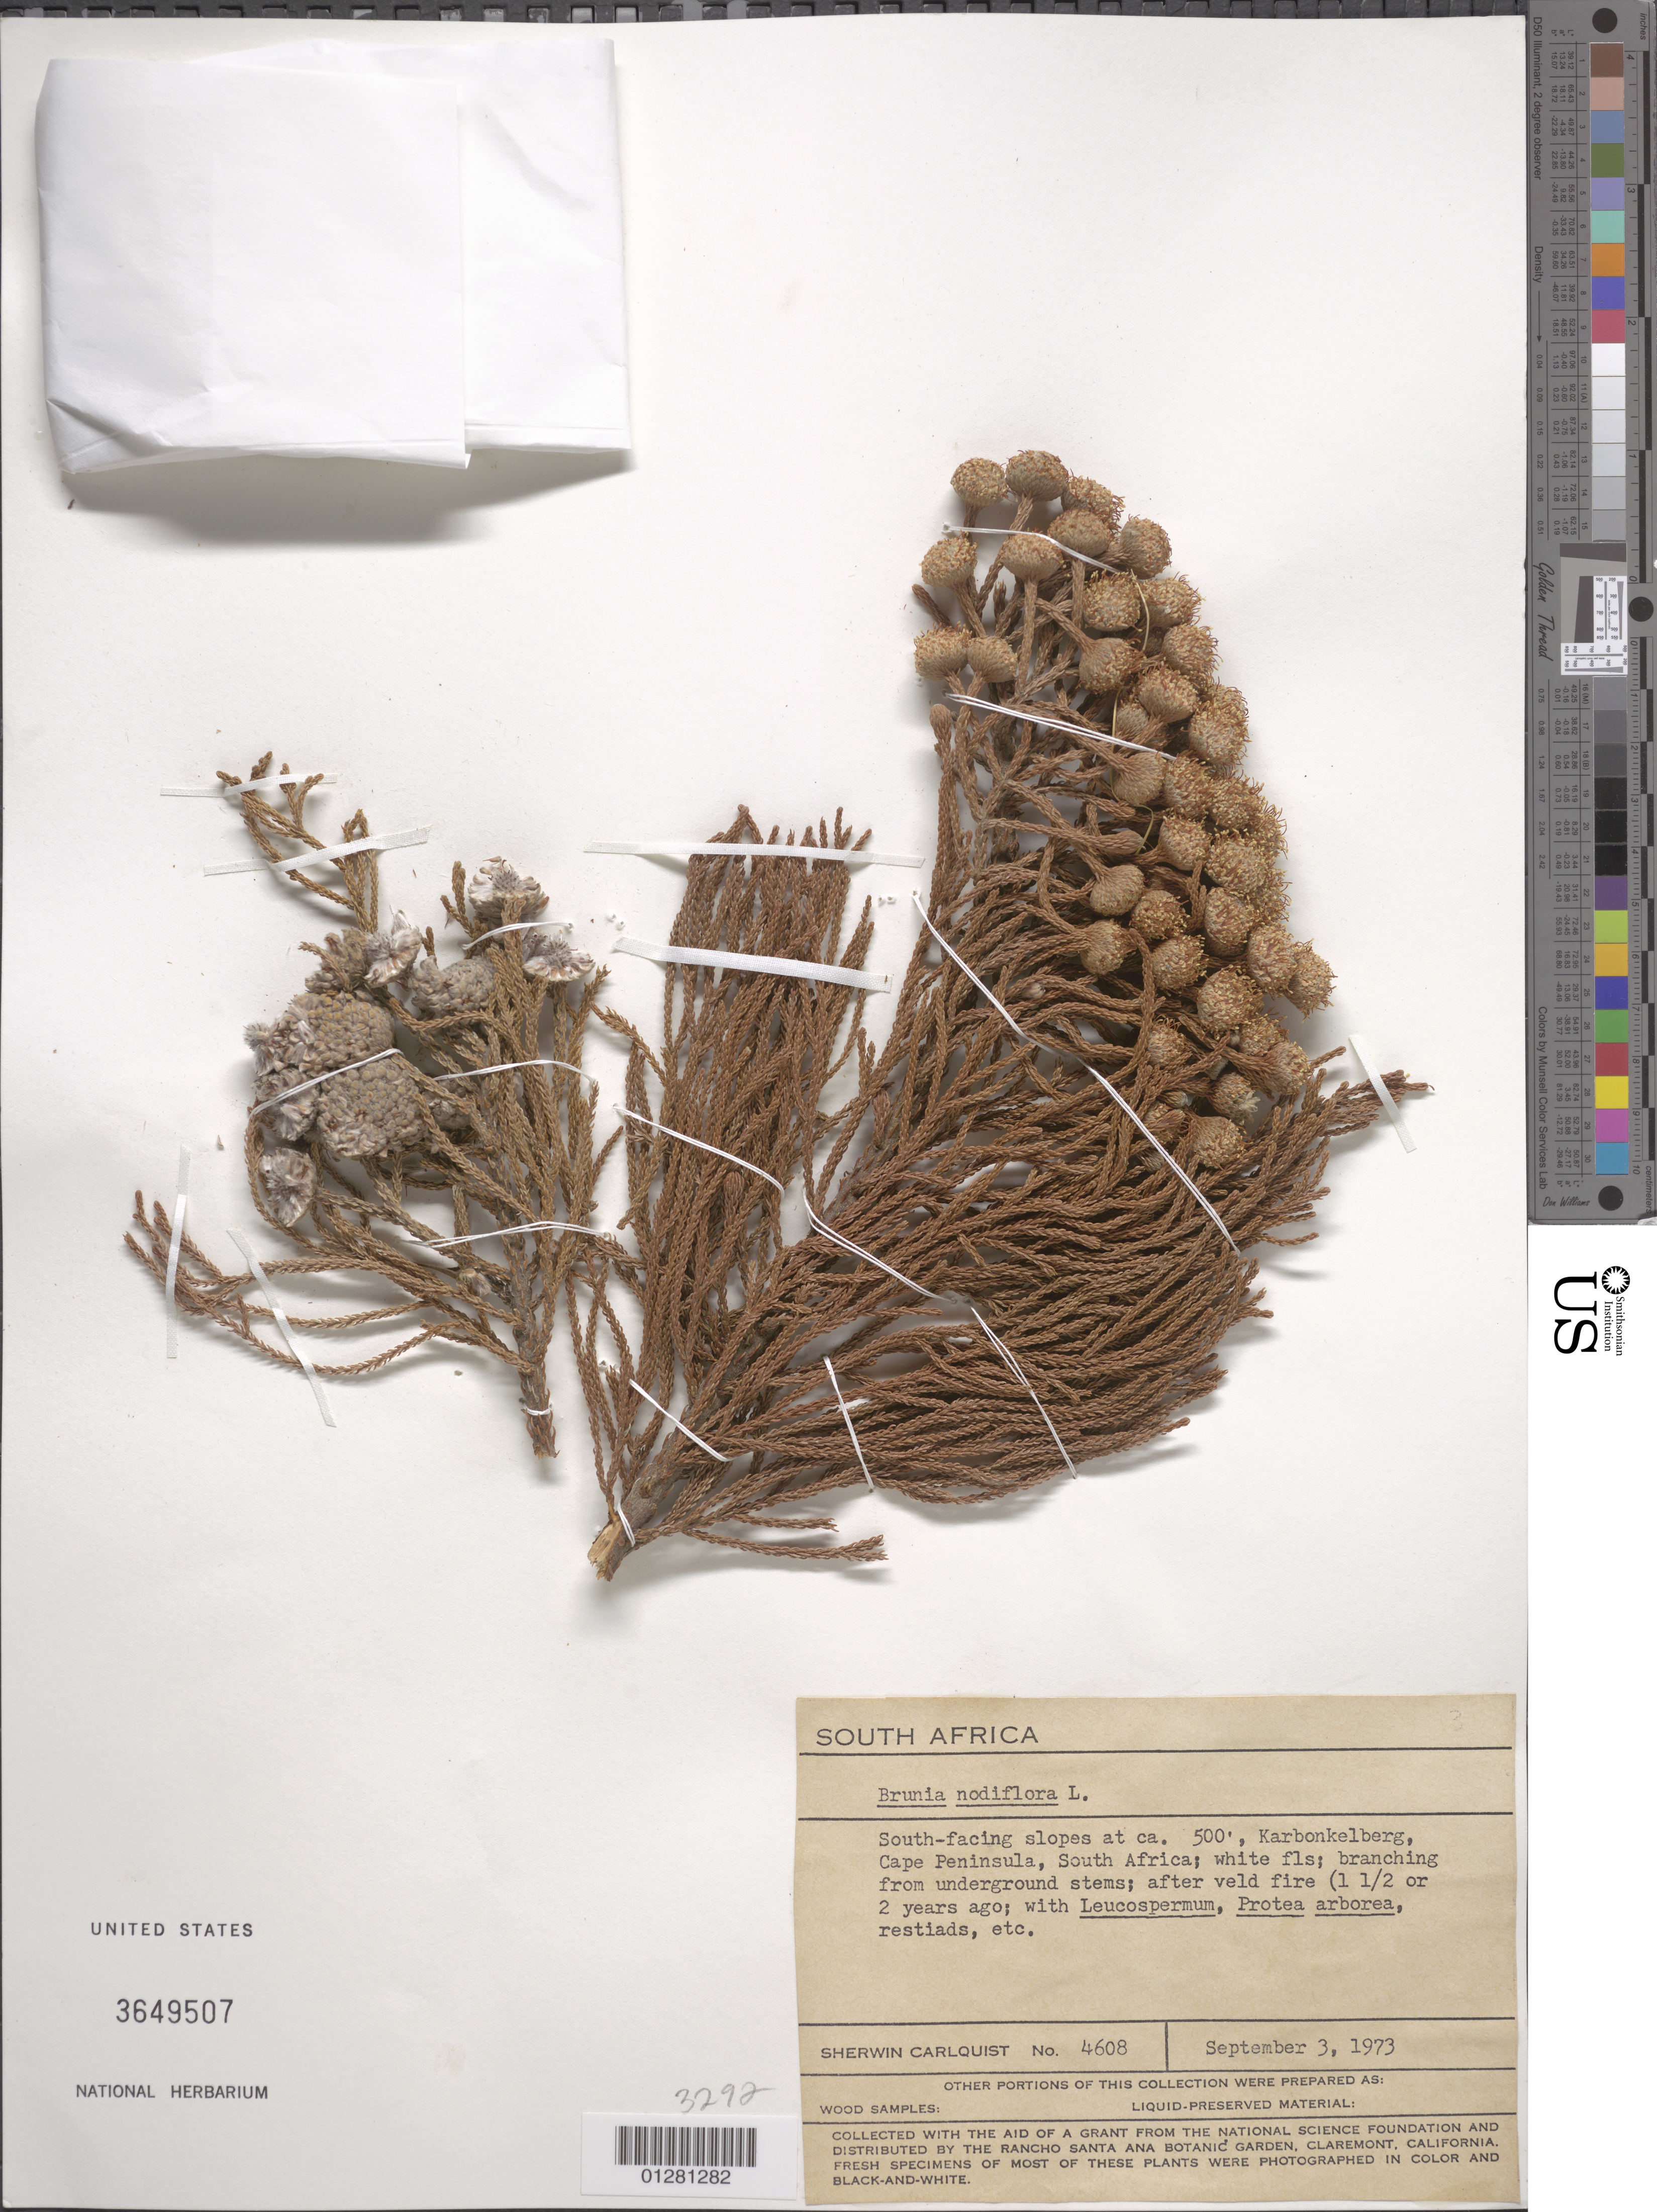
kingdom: Plantae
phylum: Tracheophyta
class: Magnoliopsida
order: Bruniales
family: Bruniaceae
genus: Brunia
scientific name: Brunia noduliflora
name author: Goldblatt & J.C. Manning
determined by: Strong, Mark T., (BOT), Smithsonian Institution - National Museum of Natural History (UNITED STATES)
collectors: S. Carlquist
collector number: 4608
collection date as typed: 3 Sep 1973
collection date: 1973-09-03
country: South Africa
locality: S-facing slopes, Karbonkelberg, Cape Peninsula.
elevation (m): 152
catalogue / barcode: US 3649507